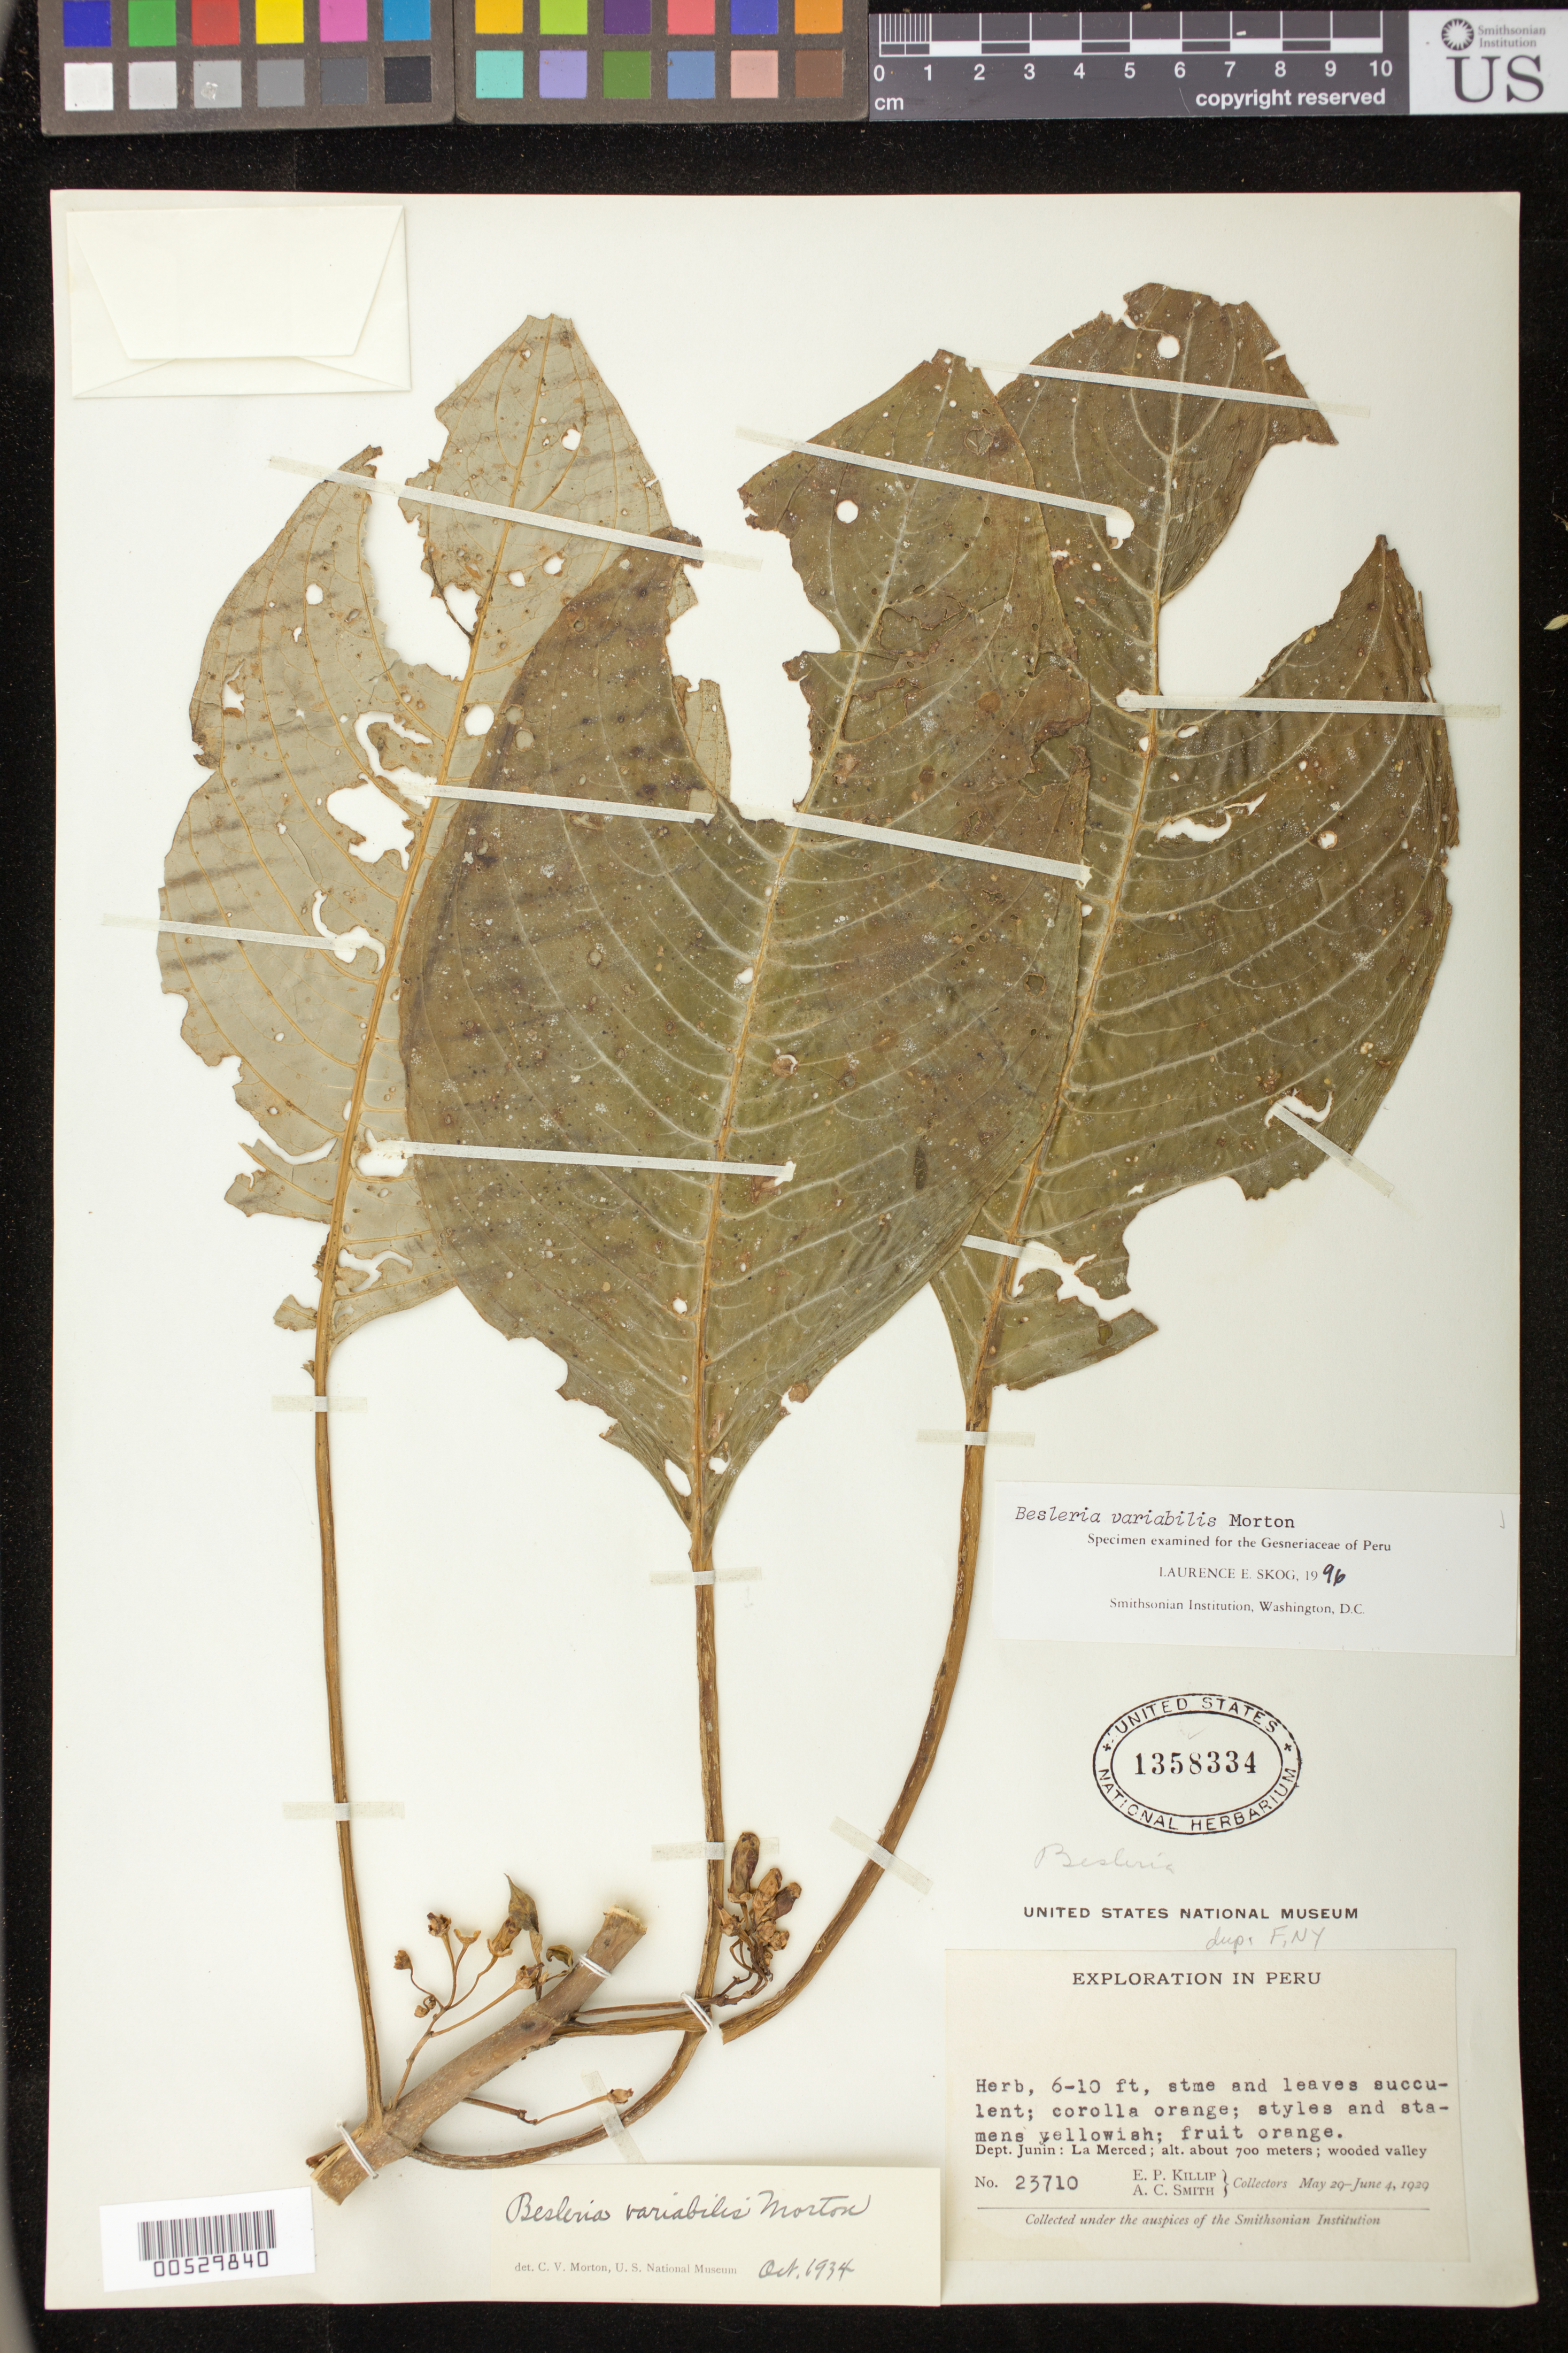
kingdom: Plantae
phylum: Tracheophyta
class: Magnoliopsida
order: Lamiales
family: Gesneriaceae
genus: Besleria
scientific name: Besleria variabilis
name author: C.V. Morton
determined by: Skog, Laurence E.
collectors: E. P. Killip & A. C. Smith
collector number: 23710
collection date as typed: May-Jun 1929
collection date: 1929-05/1929-06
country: Peru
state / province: Junín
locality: La Merced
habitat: Wooded valley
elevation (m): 700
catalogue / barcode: US 1358334